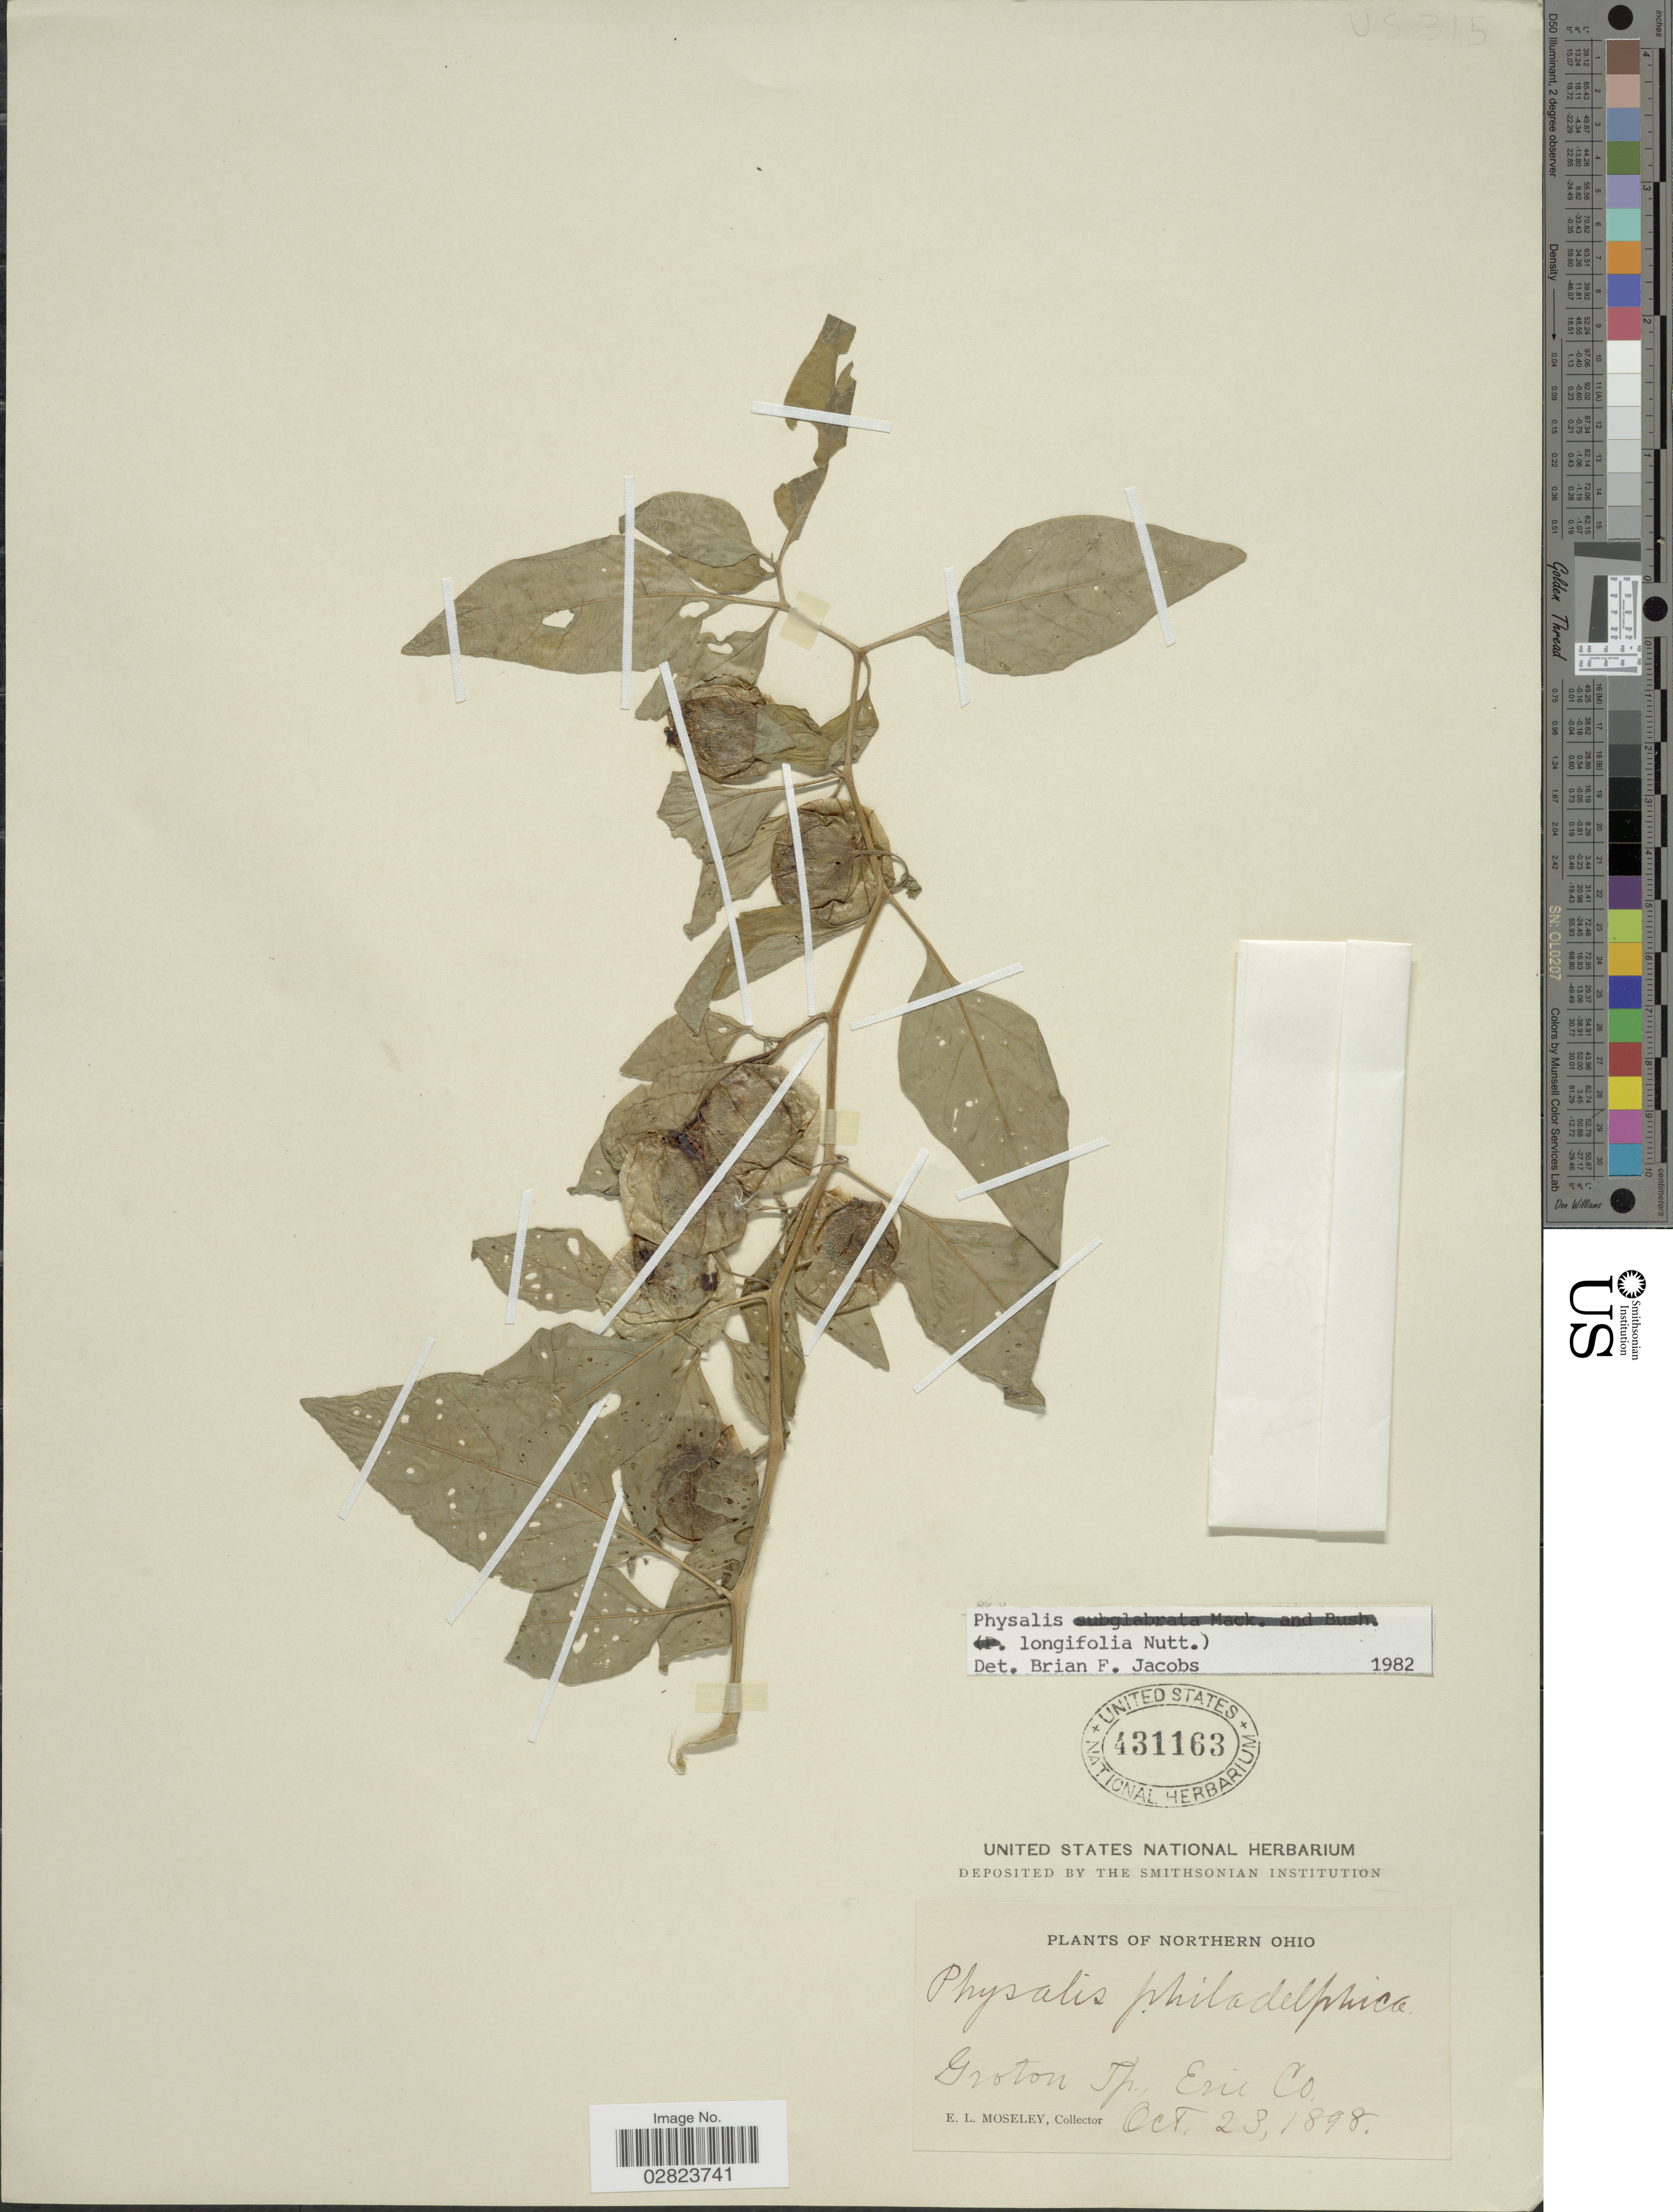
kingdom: Plantae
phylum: Tracheophyta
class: Magnoliopsida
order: Solanales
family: Solanaceae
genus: Physalis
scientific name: Physalis longifolia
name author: Nutt.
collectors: E. Moseley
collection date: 1898-10-23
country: United States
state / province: Ohio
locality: Northern Ohio. Groton Tp., Erie Co.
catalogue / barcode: US 431163